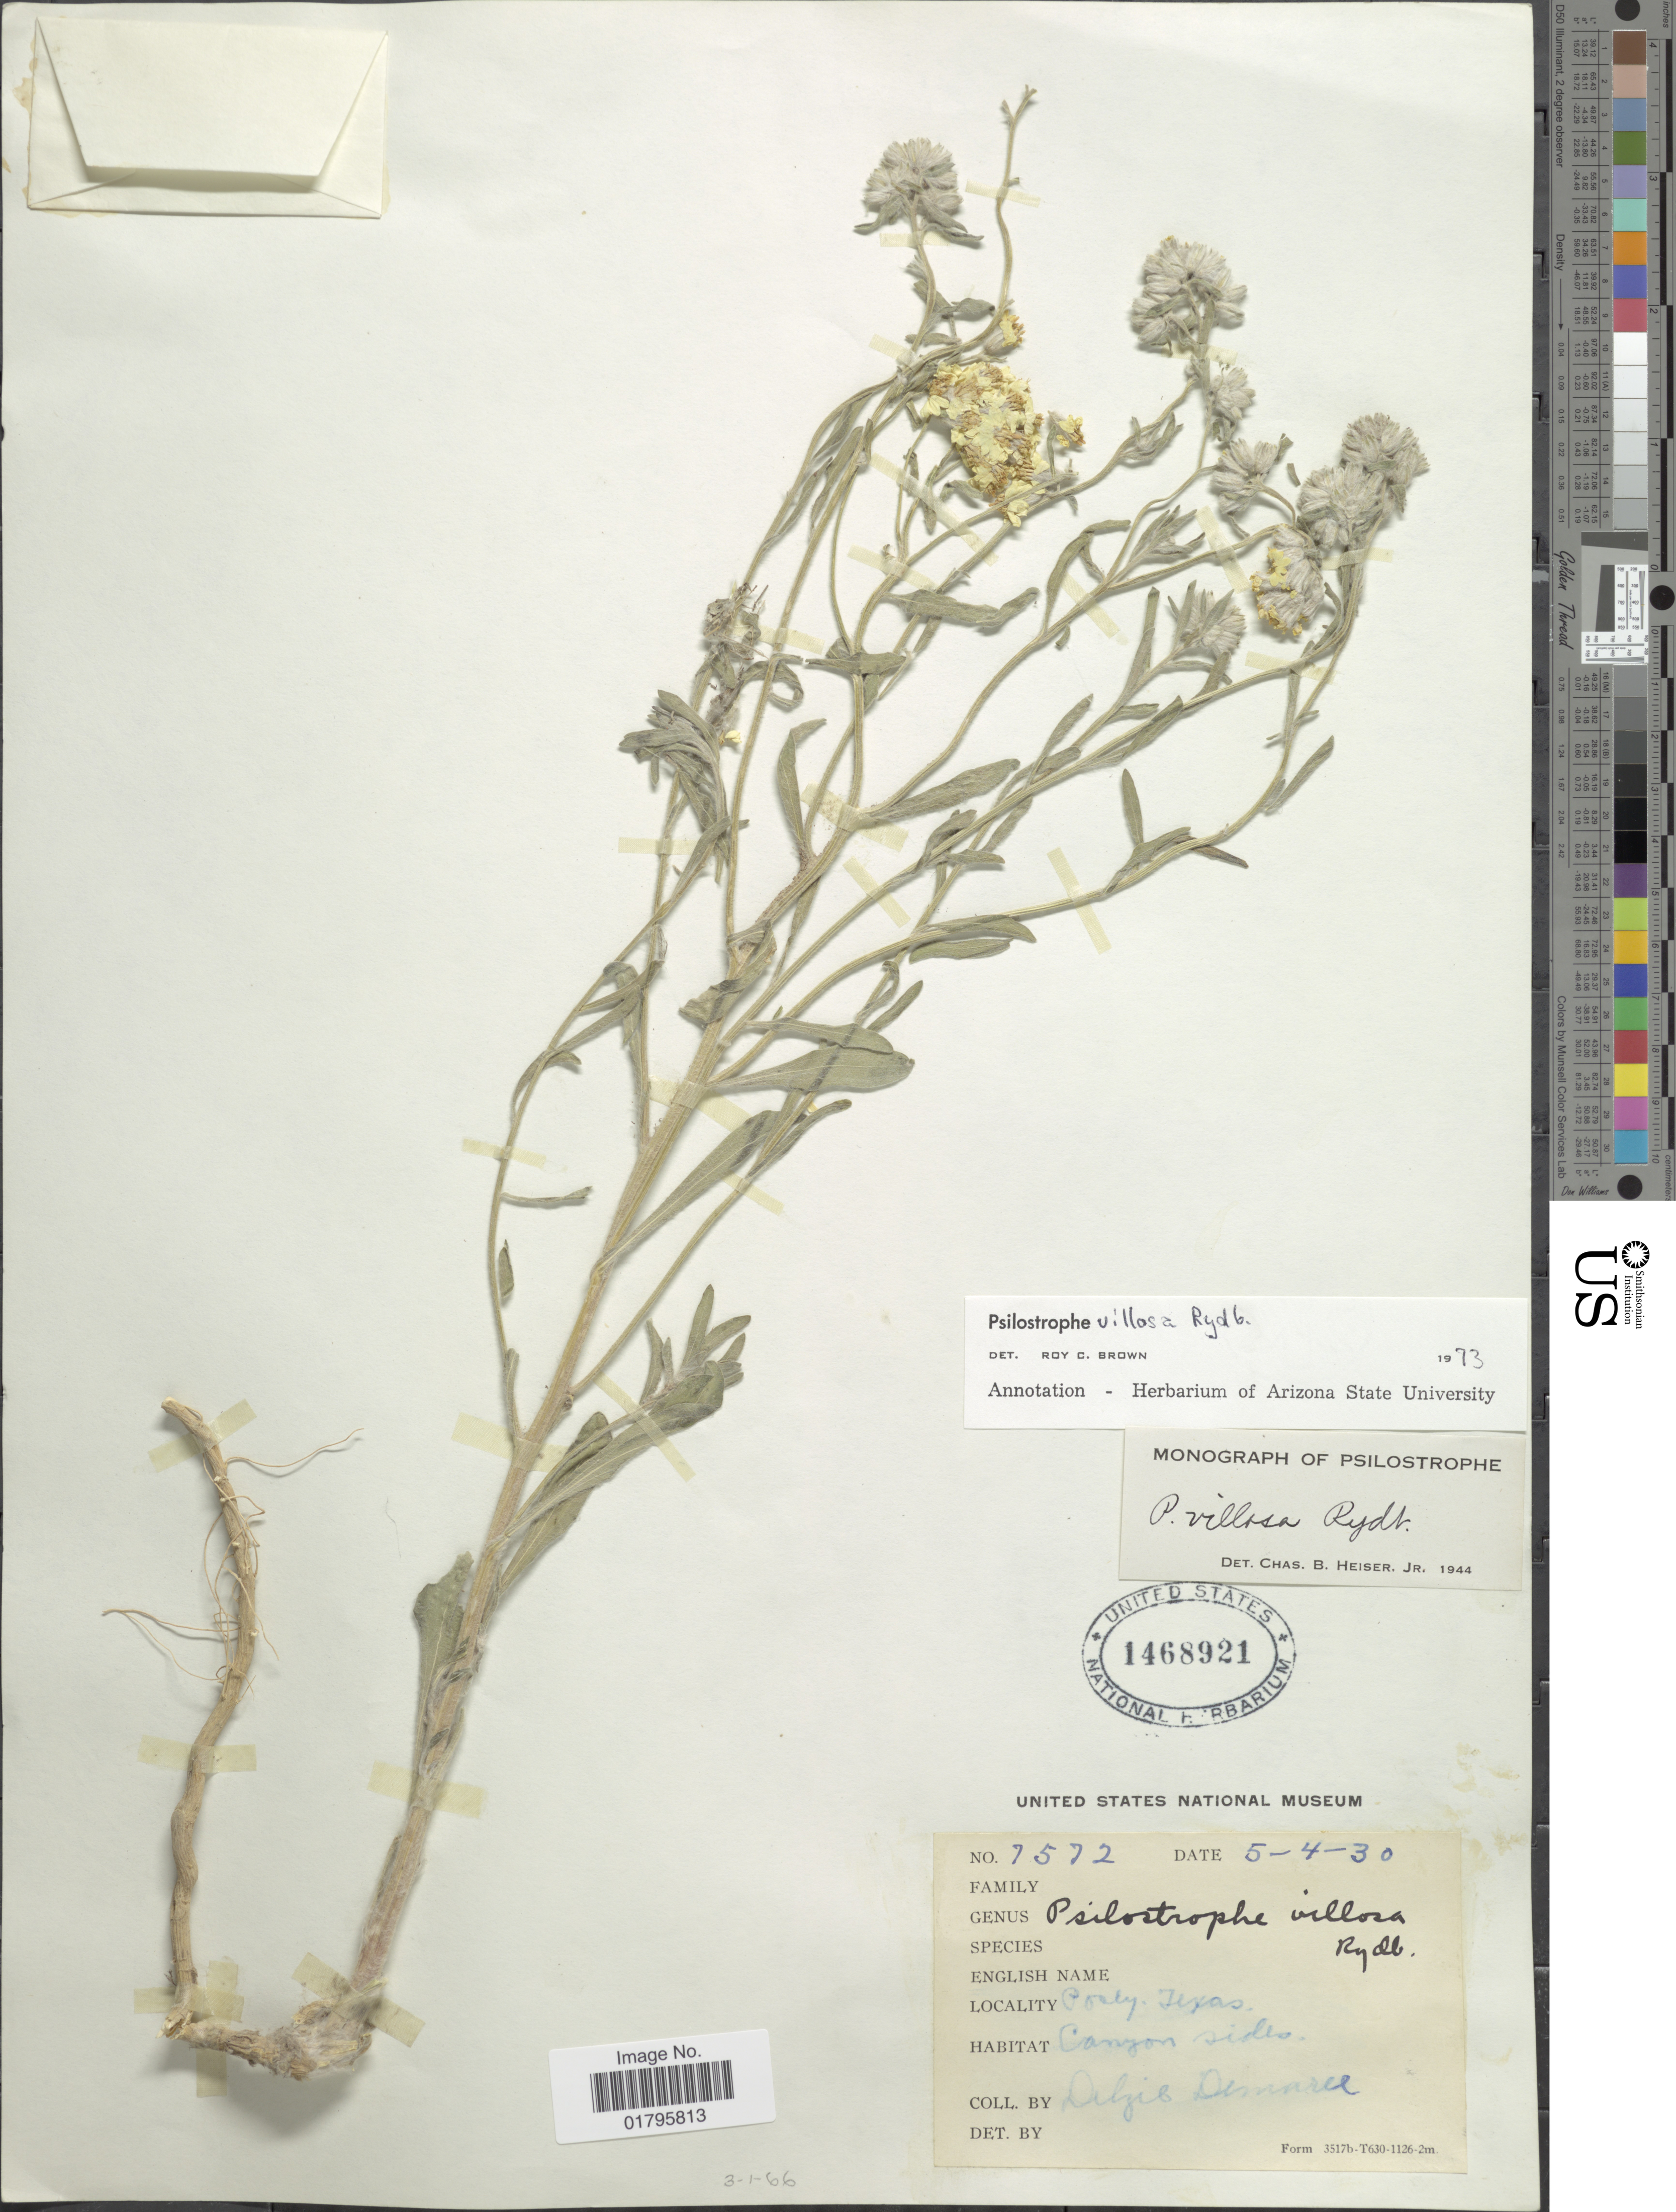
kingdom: Plantae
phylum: Tracheophyta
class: Magnoliopsida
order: Asterales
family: Asteraceae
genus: Psilostrophe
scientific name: Psilostrophe villosa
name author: Rydb. ex Britton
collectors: D. Demaree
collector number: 7572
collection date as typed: Transcribed d/m/y: 4/5/30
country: United States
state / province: Texas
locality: Posey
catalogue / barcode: US 1468921